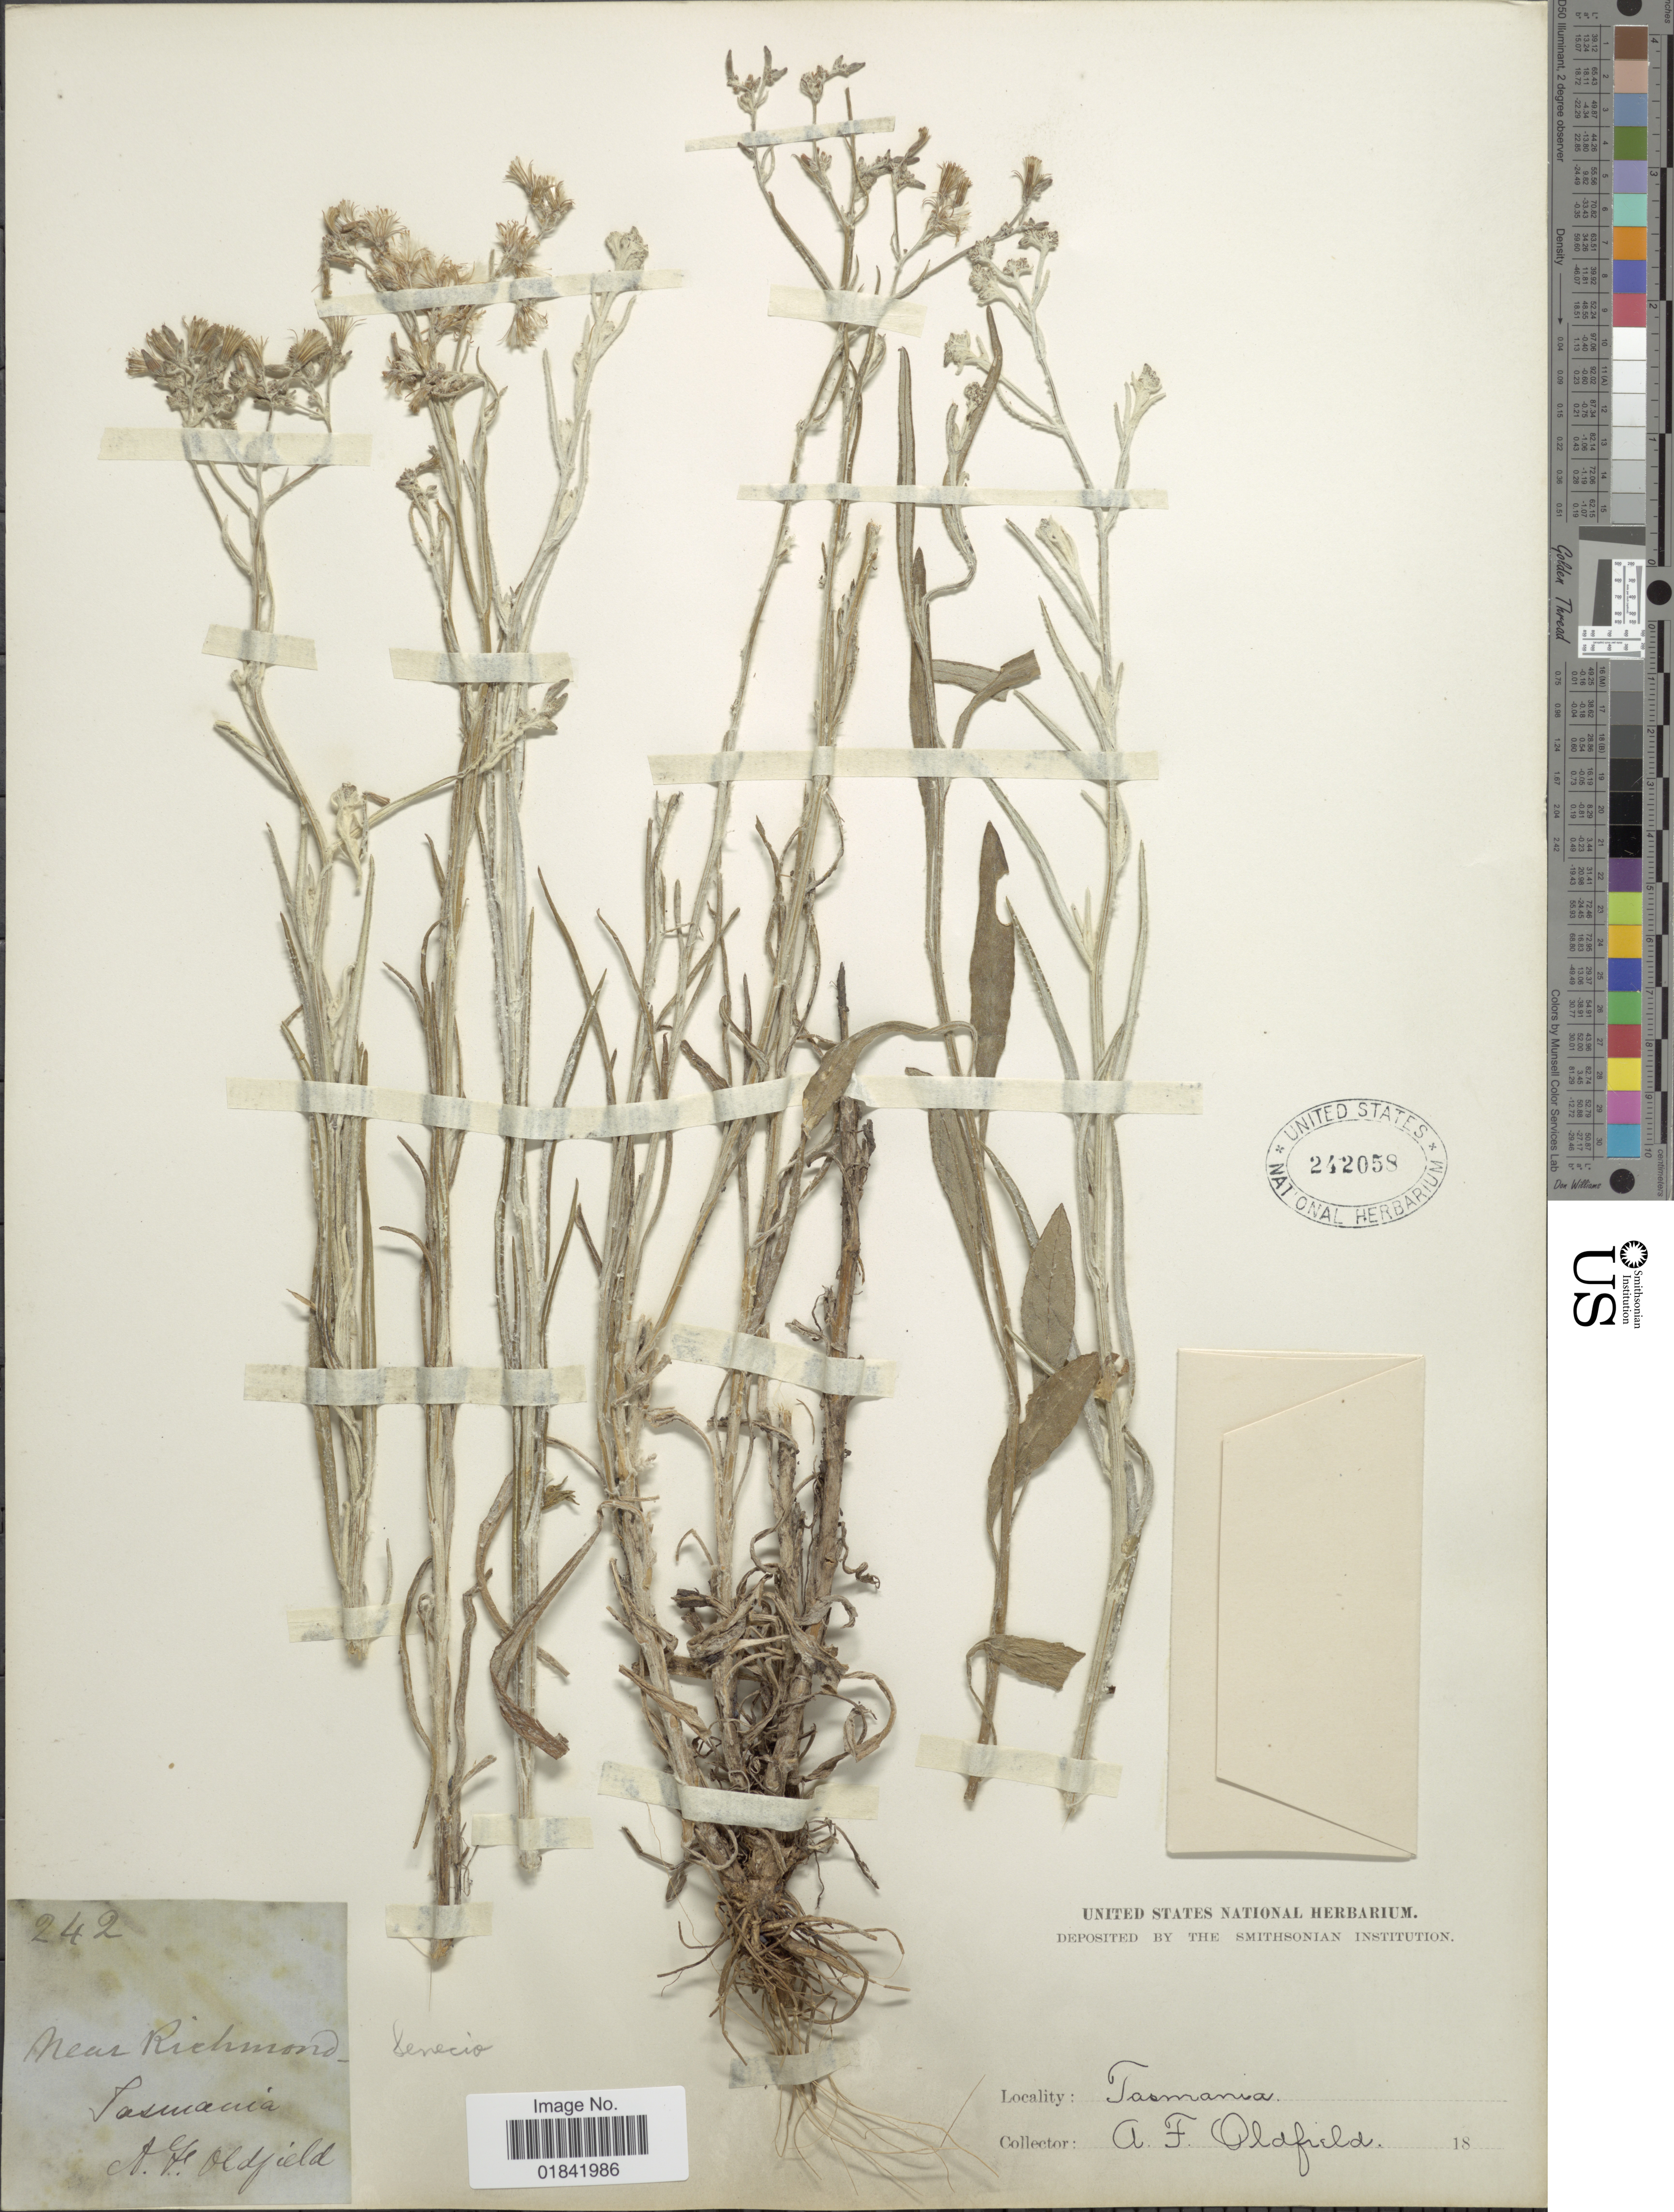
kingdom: Plantae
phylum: Tracheophyta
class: Magnoliopsida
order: Asterales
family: Asteraceae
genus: Senecio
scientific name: Senecio sp.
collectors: A. Oldfield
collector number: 242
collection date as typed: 18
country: Australia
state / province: Tasmania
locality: Tasmania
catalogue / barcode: US 242058